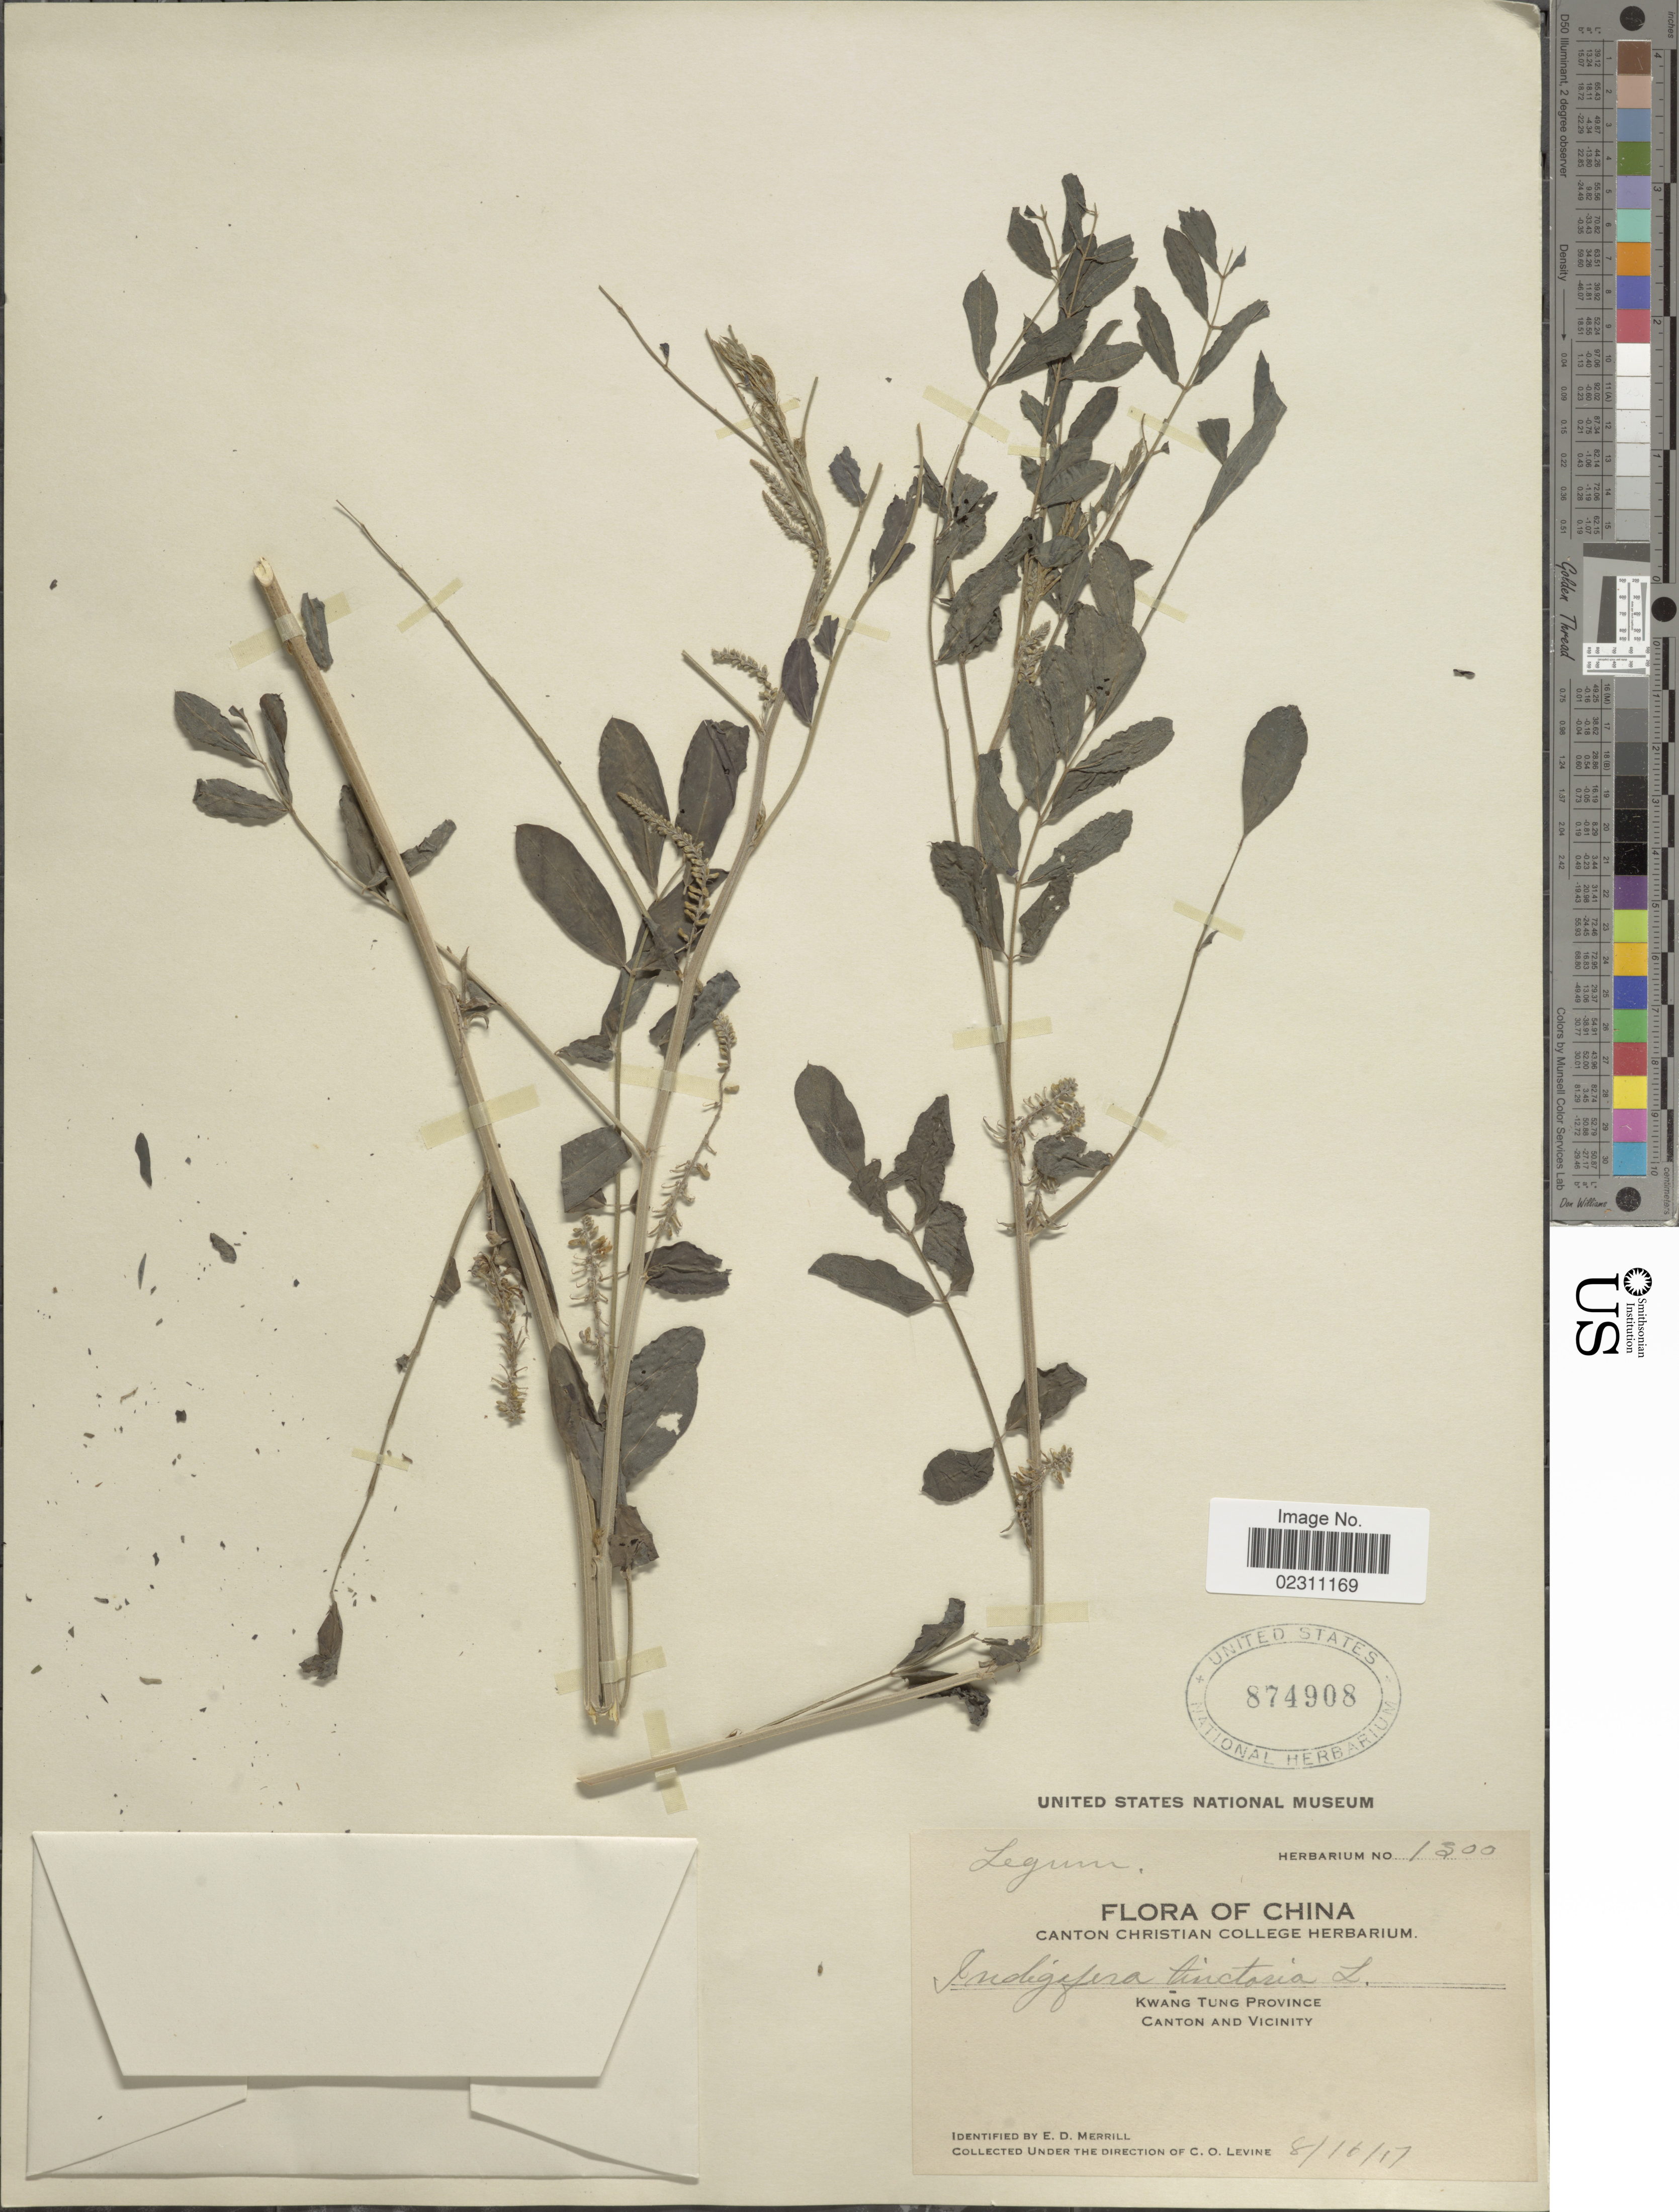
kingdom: Plantae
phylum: Tracheophyta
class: Magnoliopsida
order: Fabales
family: Fabaceae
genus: Indigofera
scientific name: Indigofera suffruticosa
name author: Mill.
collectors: C. O. Levine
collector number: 1500*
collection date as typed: Transcribed d/m/y: 16/8/17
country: China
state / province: Guangdong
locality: Kwang Tung Province. Canton and Vicinity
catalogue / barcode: US 874908